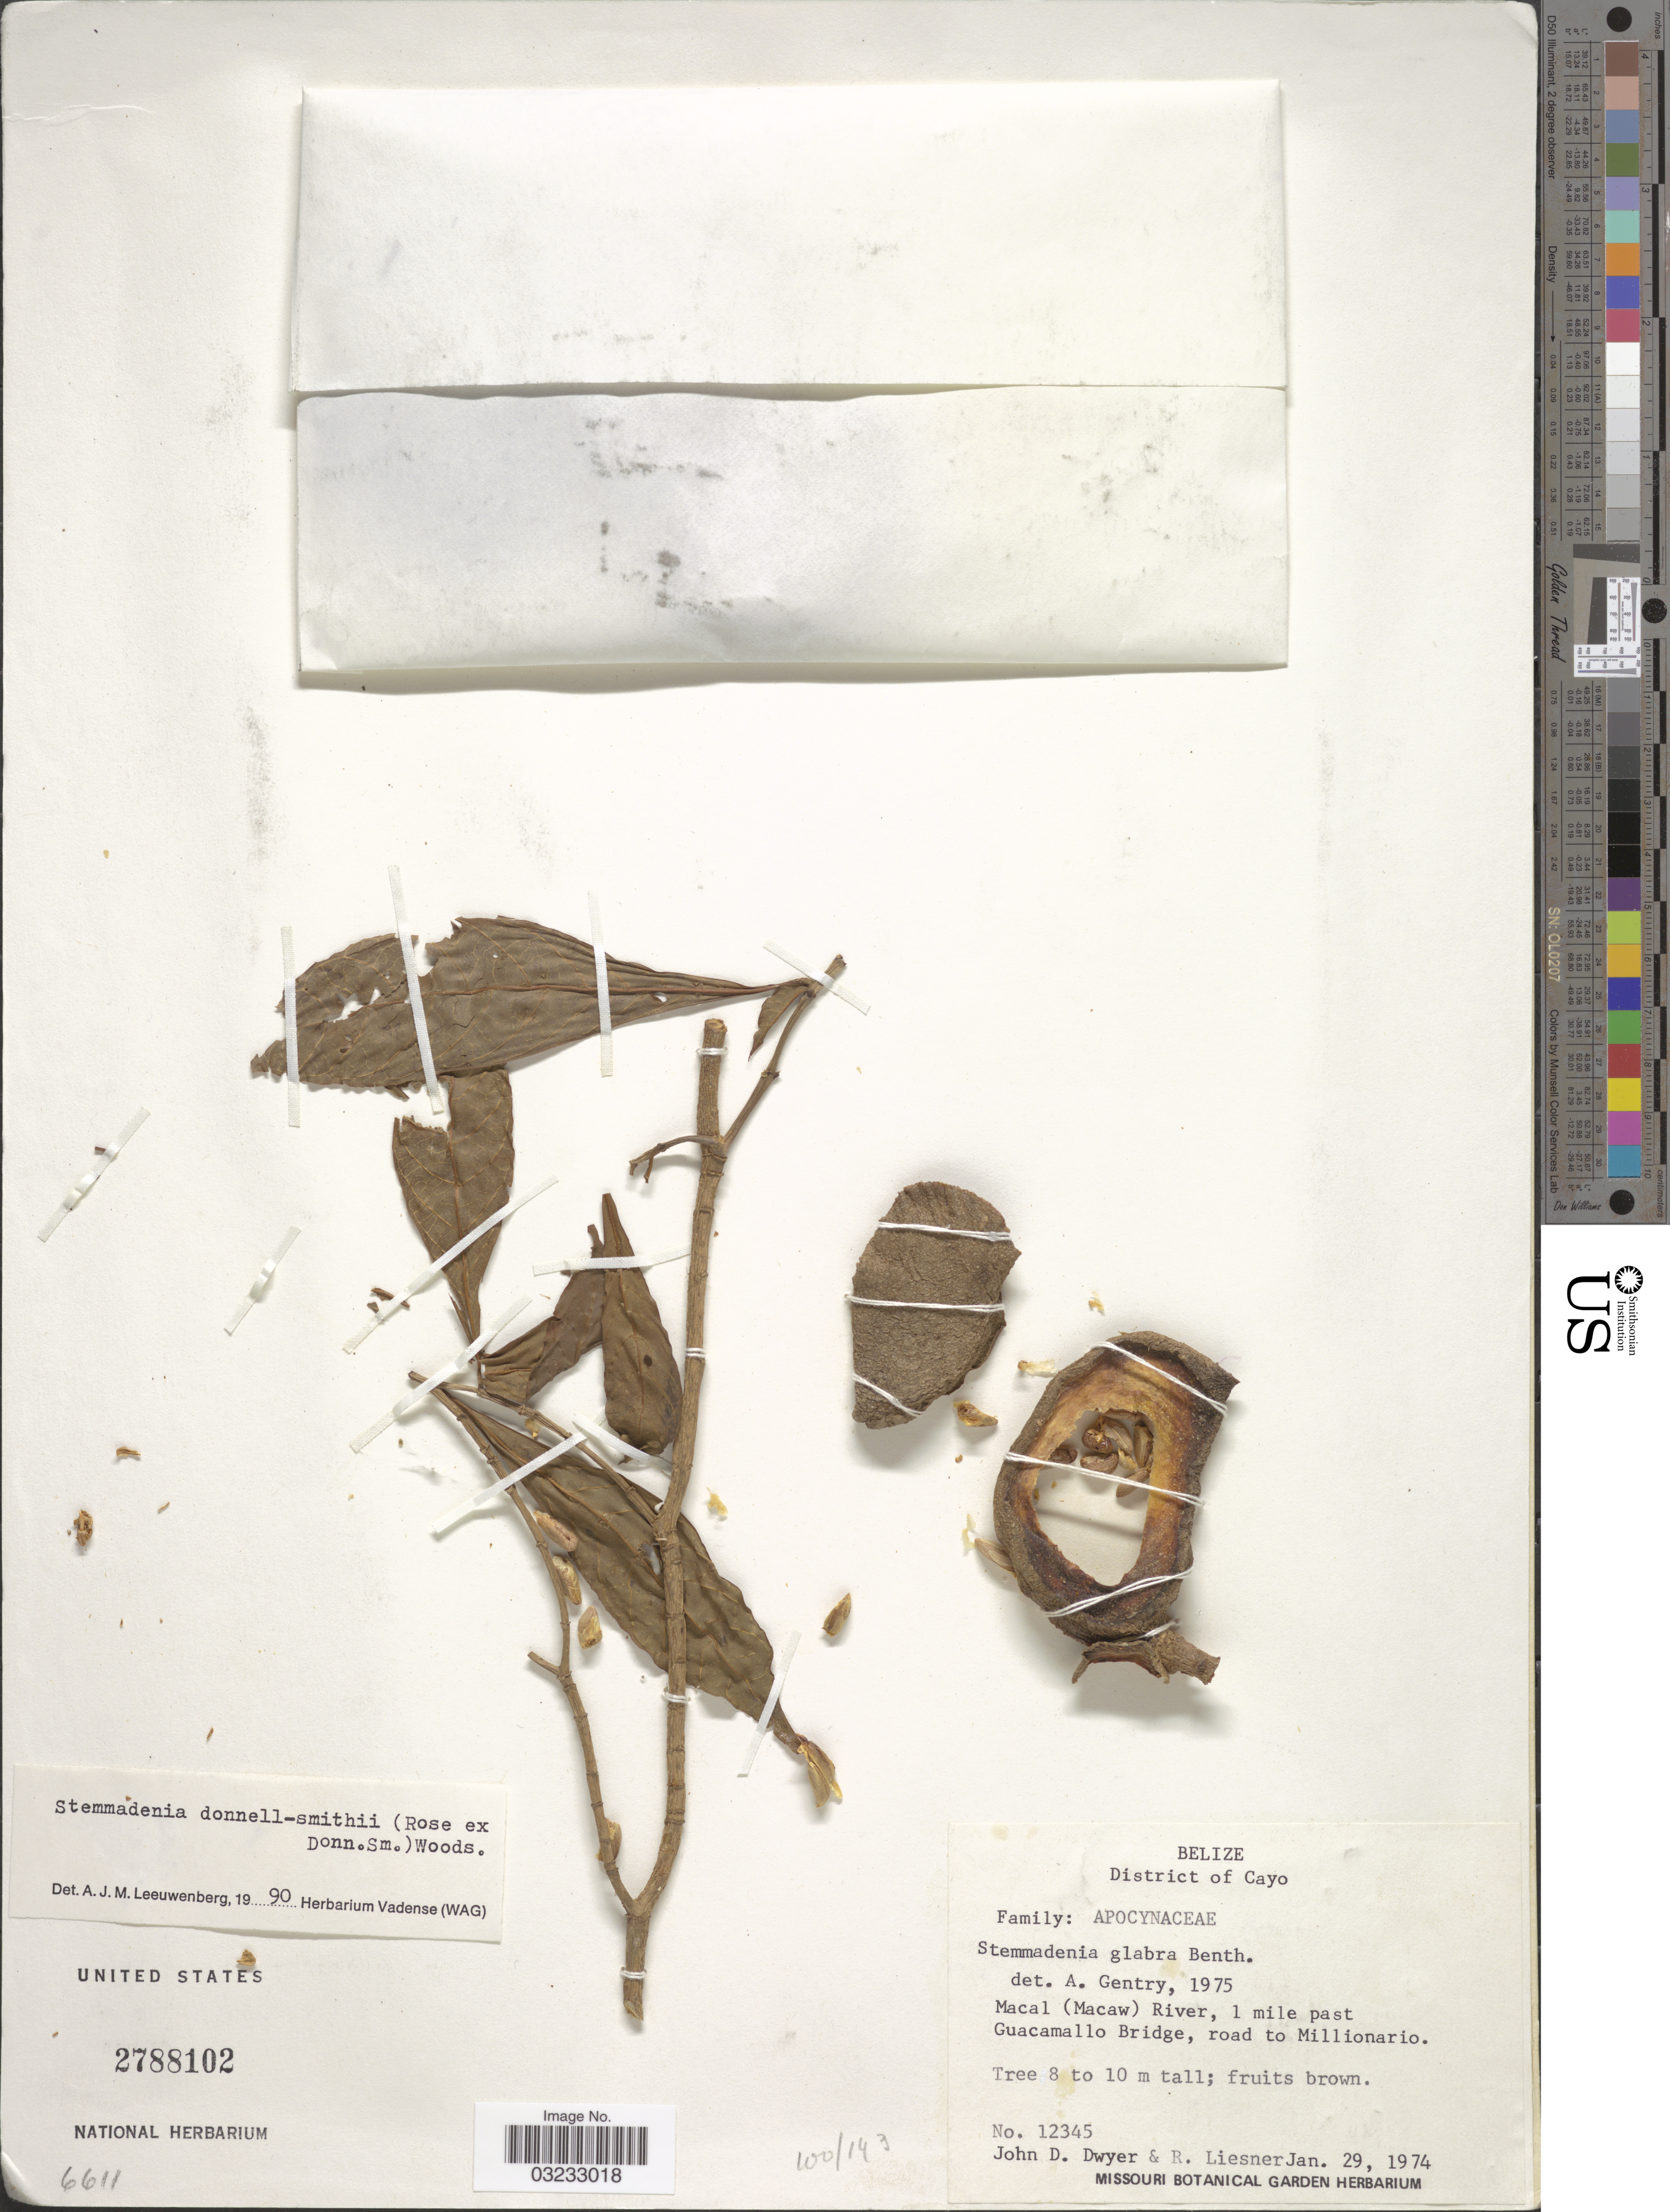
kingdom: Plantae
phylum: Tracheophyta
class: Magnoliopsida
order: Gentianales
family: Apocynaceae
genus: Stemmadenia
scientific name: Stemmadenia donnell-smithii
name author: (Rose ex Donn. Sm.) Woodson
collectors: J. D. Dwyer & R. L. Liesner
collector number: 12345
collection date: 1974-01-29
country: Belize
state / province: Cayo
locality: District of Cayo, Macal (Macaw) River, 1 mile past Guacamallo Bridge, road to Millionario.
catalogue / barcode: US 2788102